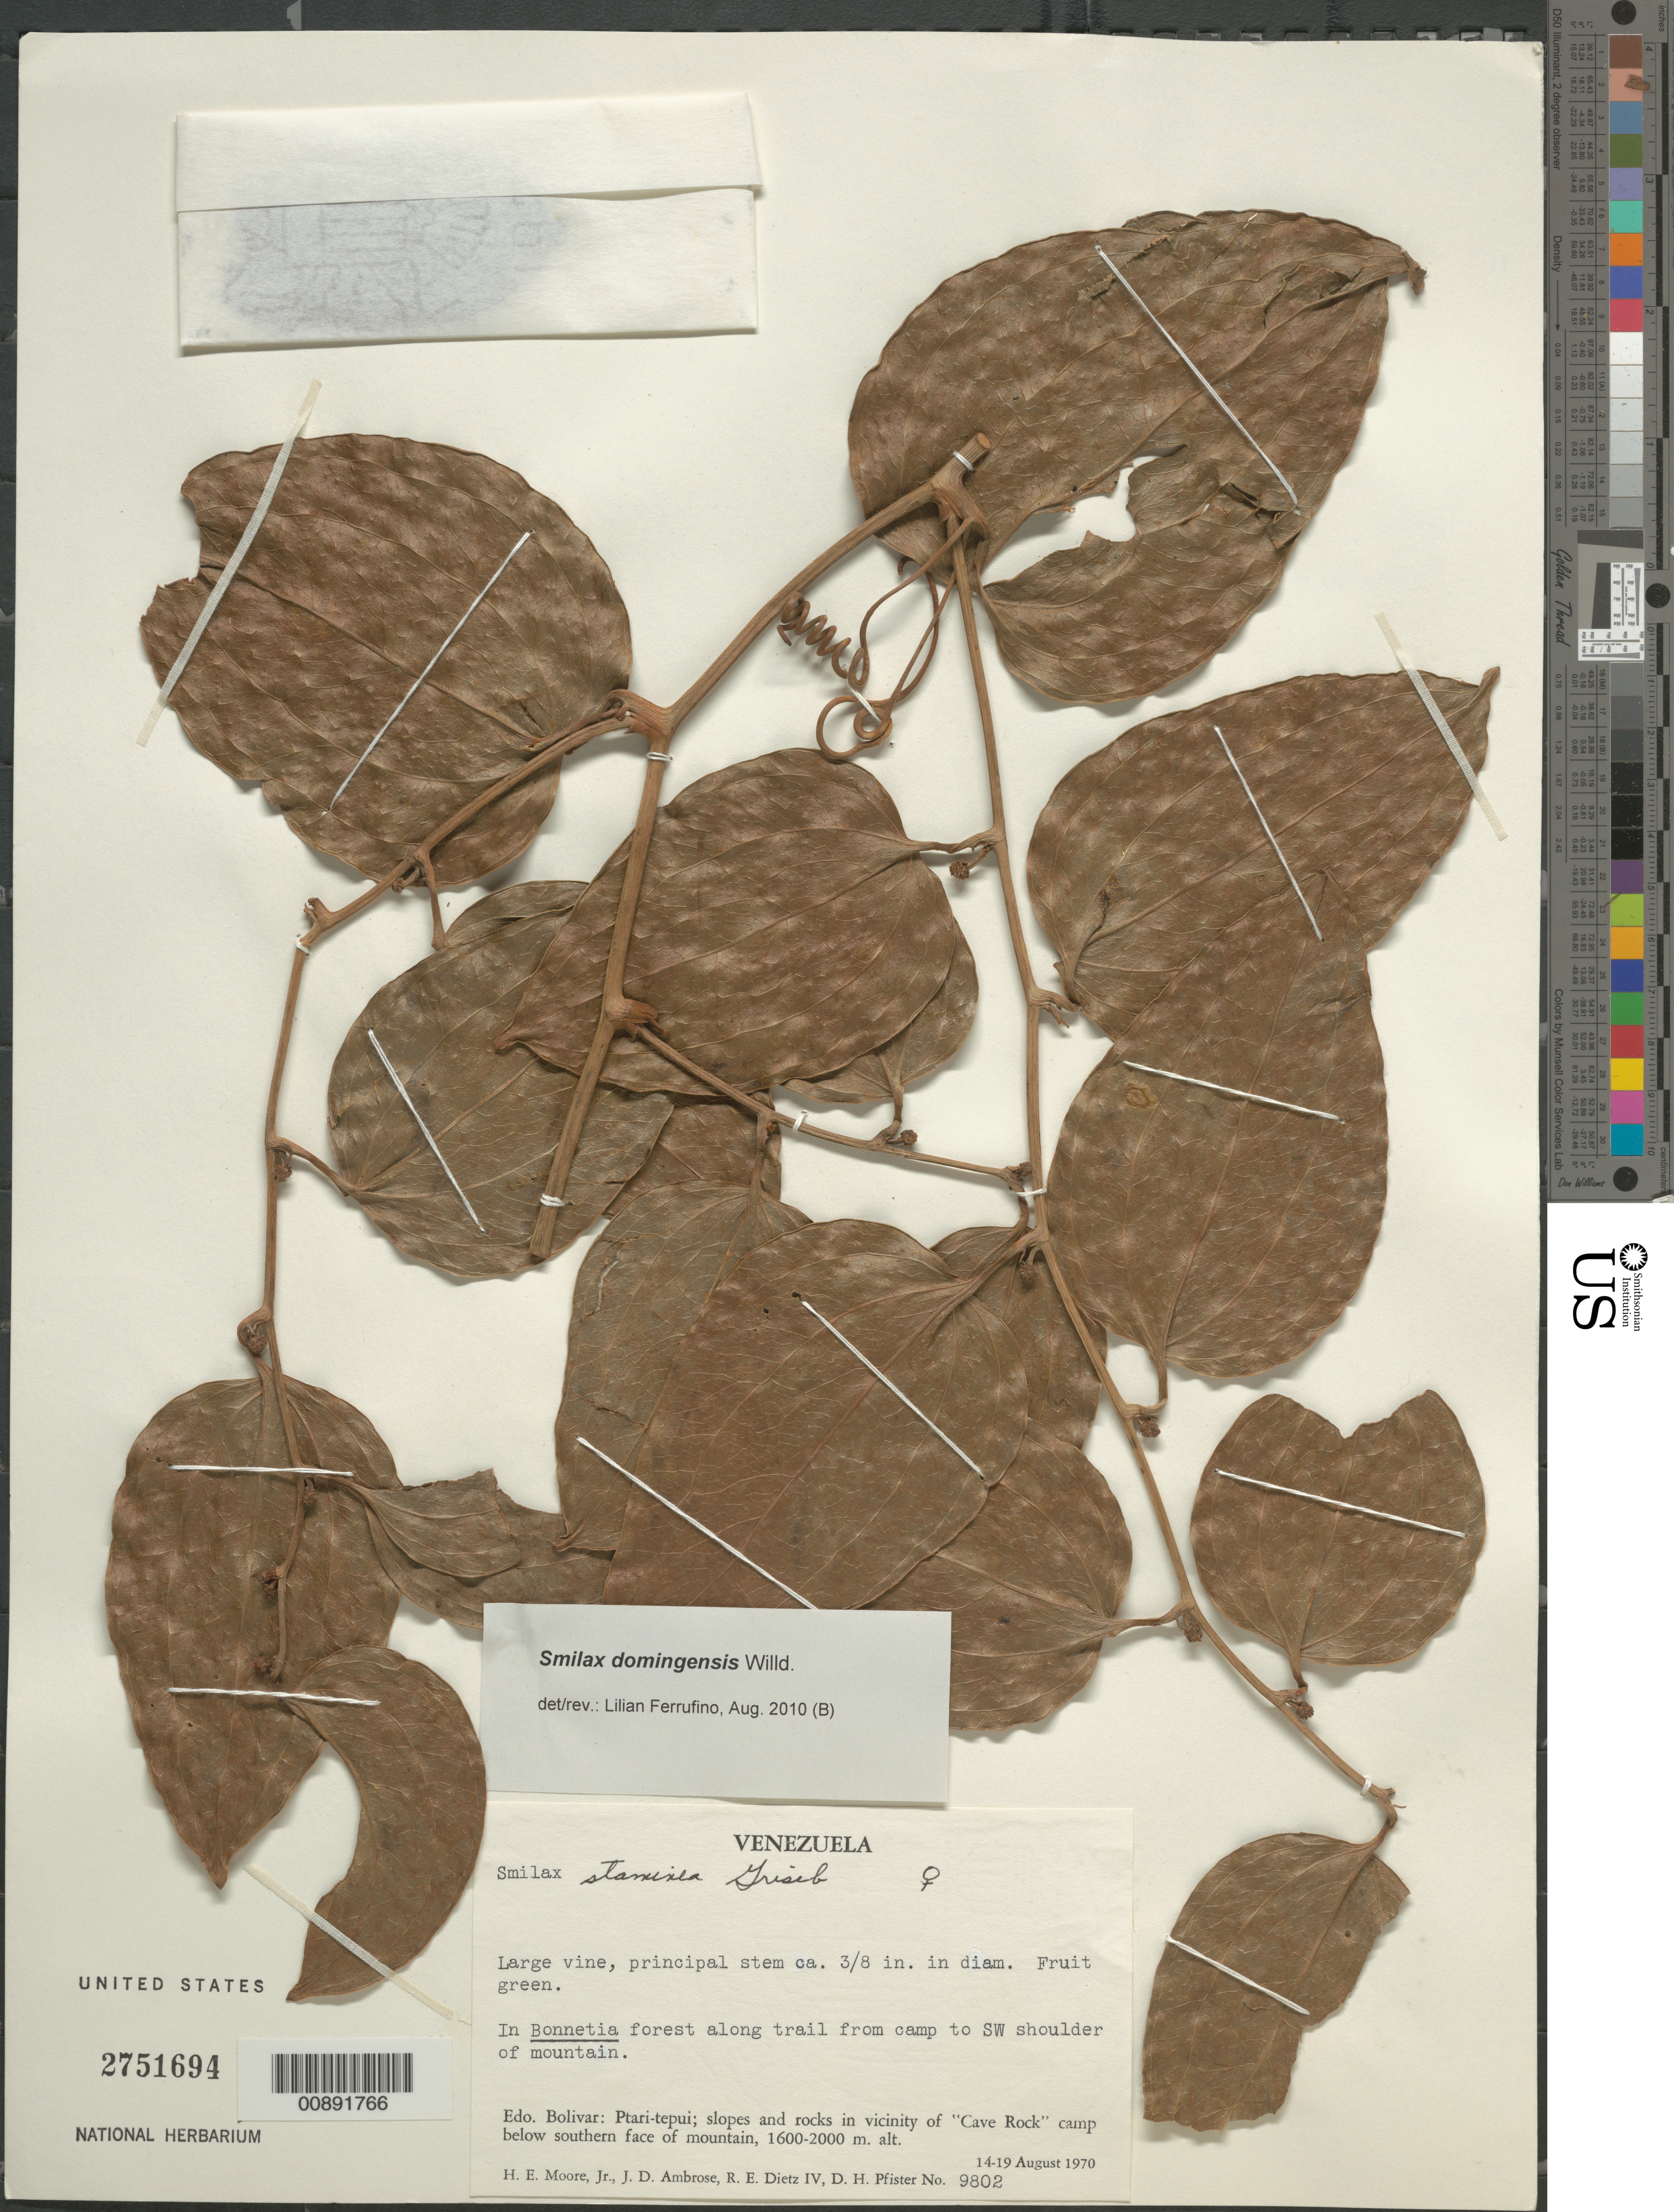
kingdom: Plantae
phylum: Tracheophyta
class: Liliopsida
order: Liliales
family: Smilacaceae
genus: Smilax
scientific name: Smilax domingensis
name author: Willd.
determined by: Ferrufino, L., (USJ), Herbario Universidad de Costa Rica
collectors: H. E. Moore, J. D. Ambrose, R. Dietz & D. H. Pfister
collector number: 9802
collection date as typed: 14-Aug-70 to 19-Aug-70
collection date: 1970-08-14/1970-08-19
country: Venezuela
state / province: Bolívar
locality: Ptari-tepuí, vicinity of "Cave Rock" camp below southern face of mountain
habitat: Bonnetia forest along trail from camp to SW shoulder of mountain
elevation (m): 1600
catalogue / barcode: US 2751694